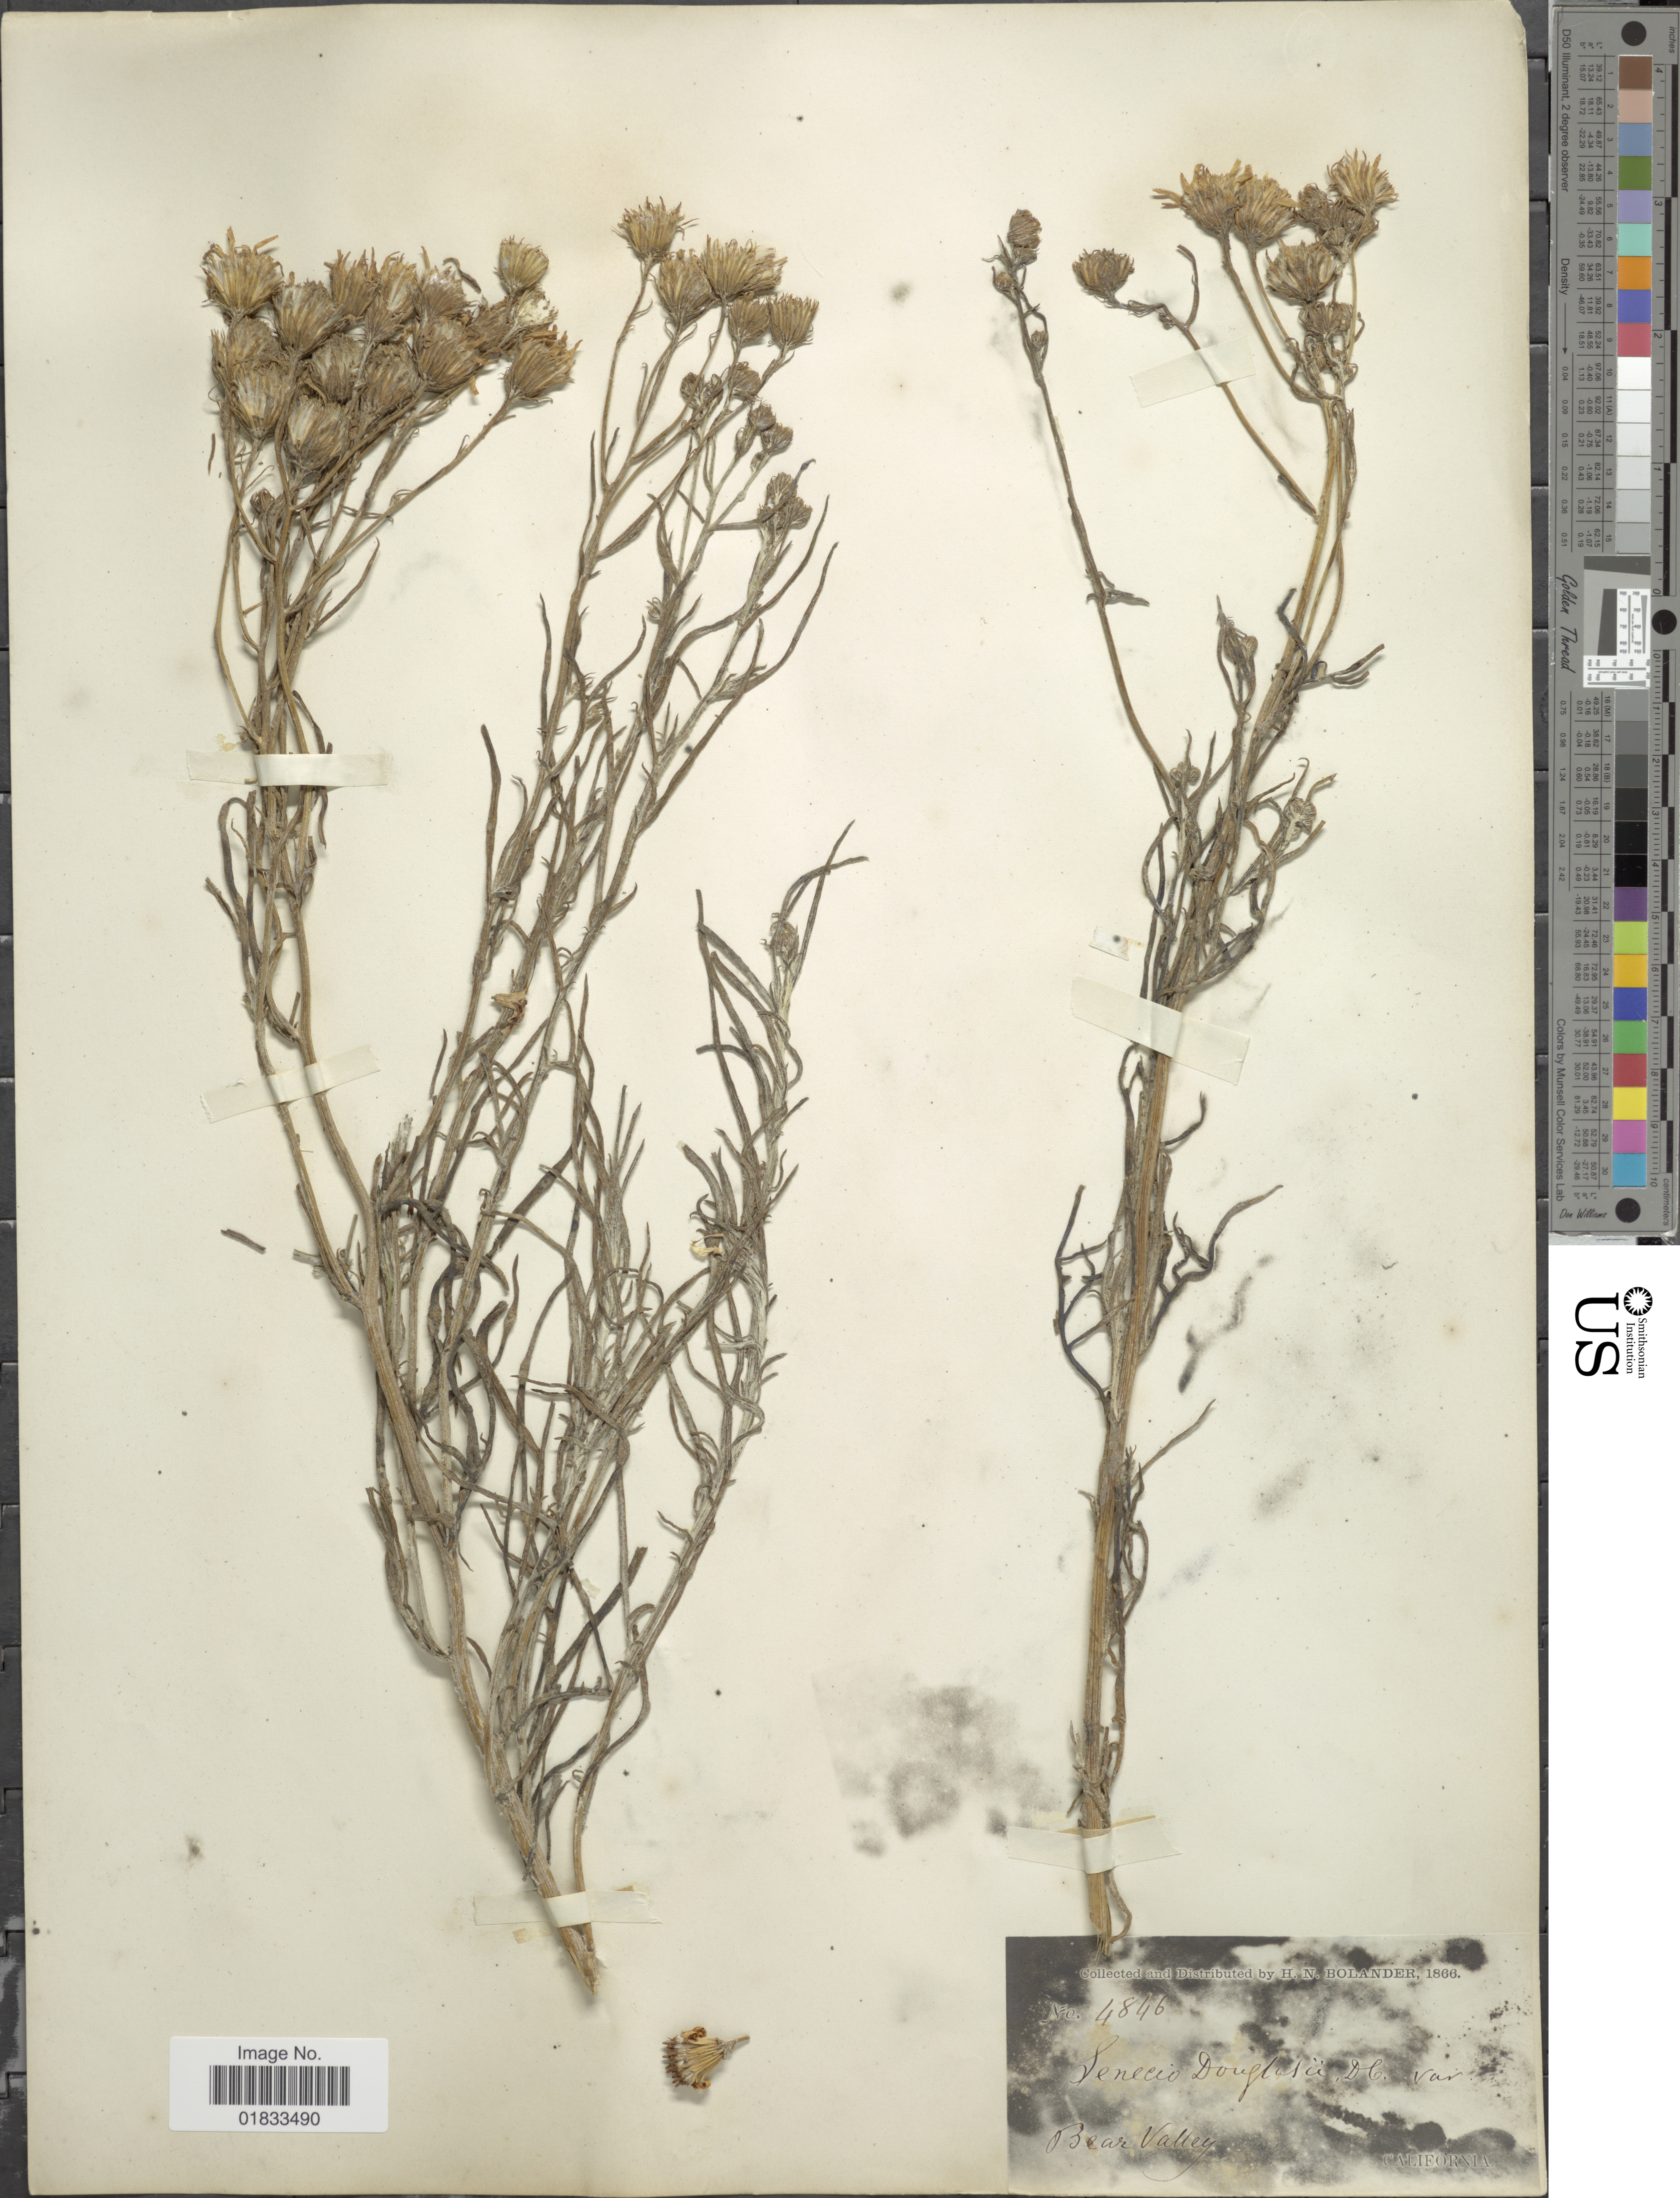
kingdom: Plantae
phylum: Tracheophyta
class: Magnoliopsida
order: Asterales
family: Asteraceae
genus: Senecio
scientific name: Senecio flaccidus var. douglasii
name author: (DC.) B.L. Turner & T.M. Barkley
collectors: H. Bolander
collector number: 4846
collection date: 1866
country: United States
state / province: California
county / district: San Bernardino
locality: Bear Valley